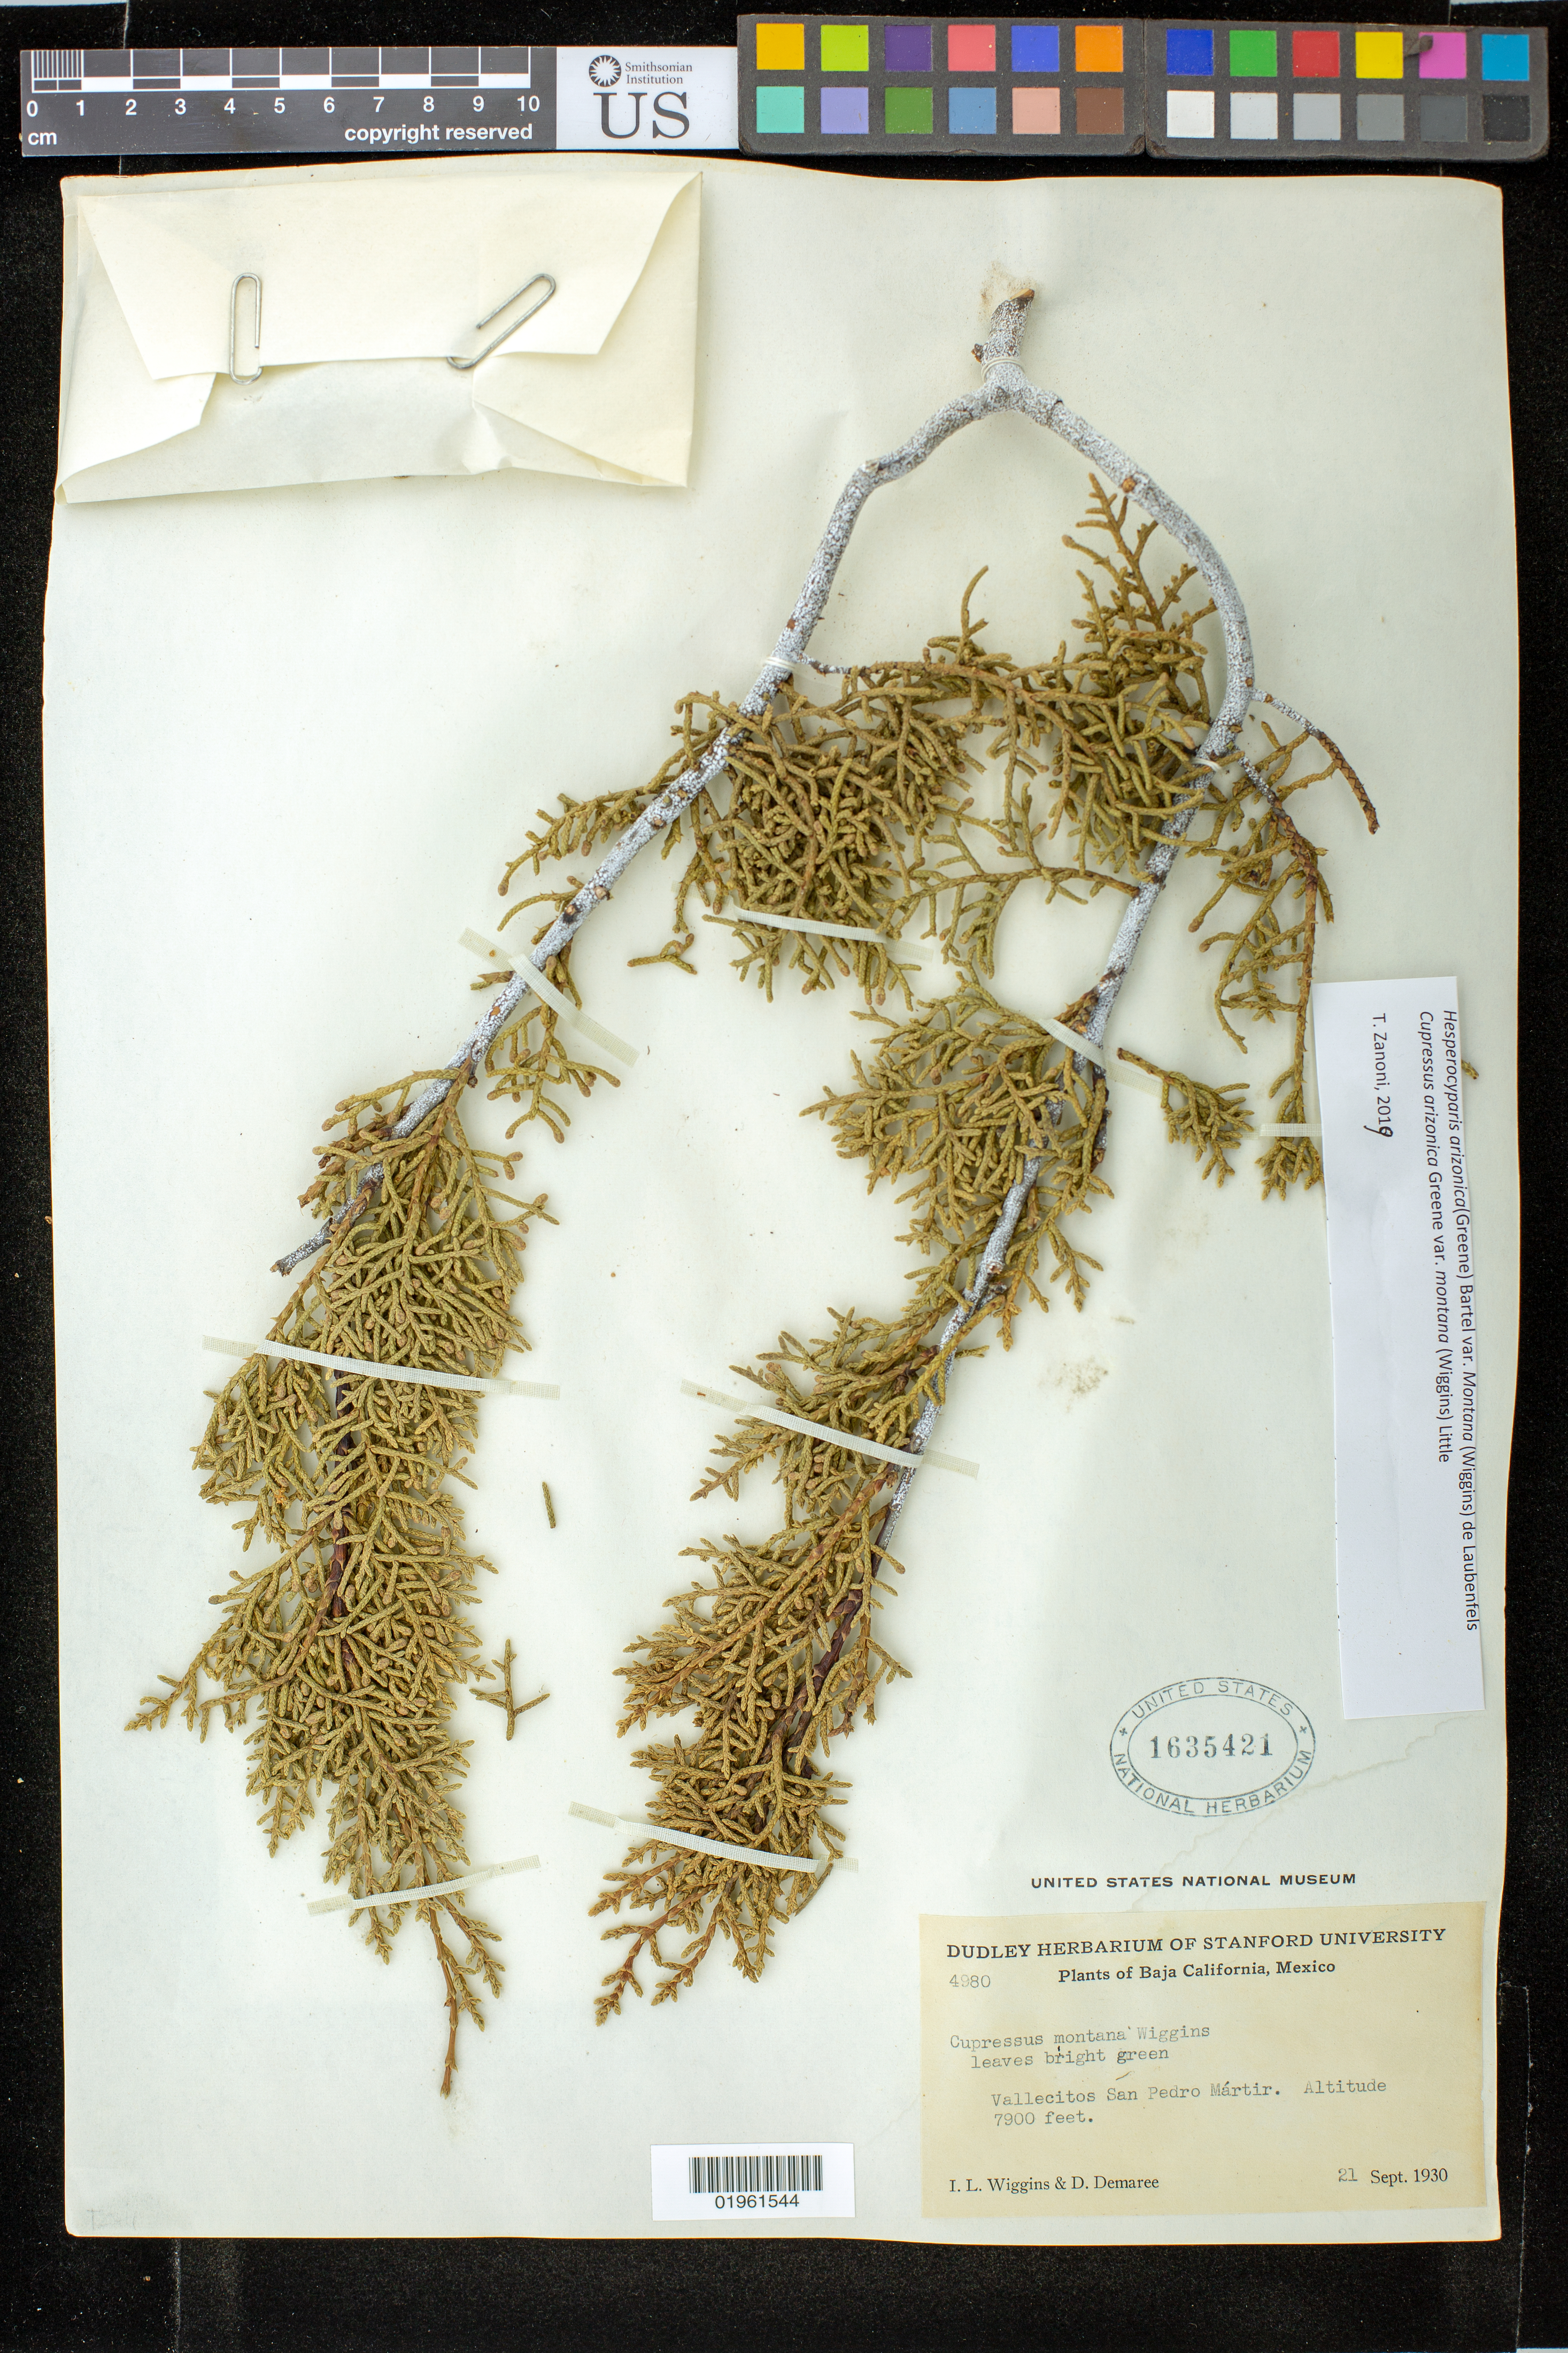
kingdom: Plantae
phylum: Tracheophyta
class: Pinopsida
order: Pinales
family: Cupressaceae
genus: Hesperocyparis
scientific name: Hesperocyparis arizonica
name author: (Greene) Bartel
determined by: Zanoni, T. A., (NY), New York Botanical Garden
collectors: I. L. Wiggins & D. Demaree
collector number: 4980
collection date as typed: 21 Sep 1930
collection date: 1930-09-21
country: Mexico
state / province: Baja California Norte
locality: Vallecitos San Pedro Mártir.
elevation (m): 2408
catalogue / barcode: US 1635421